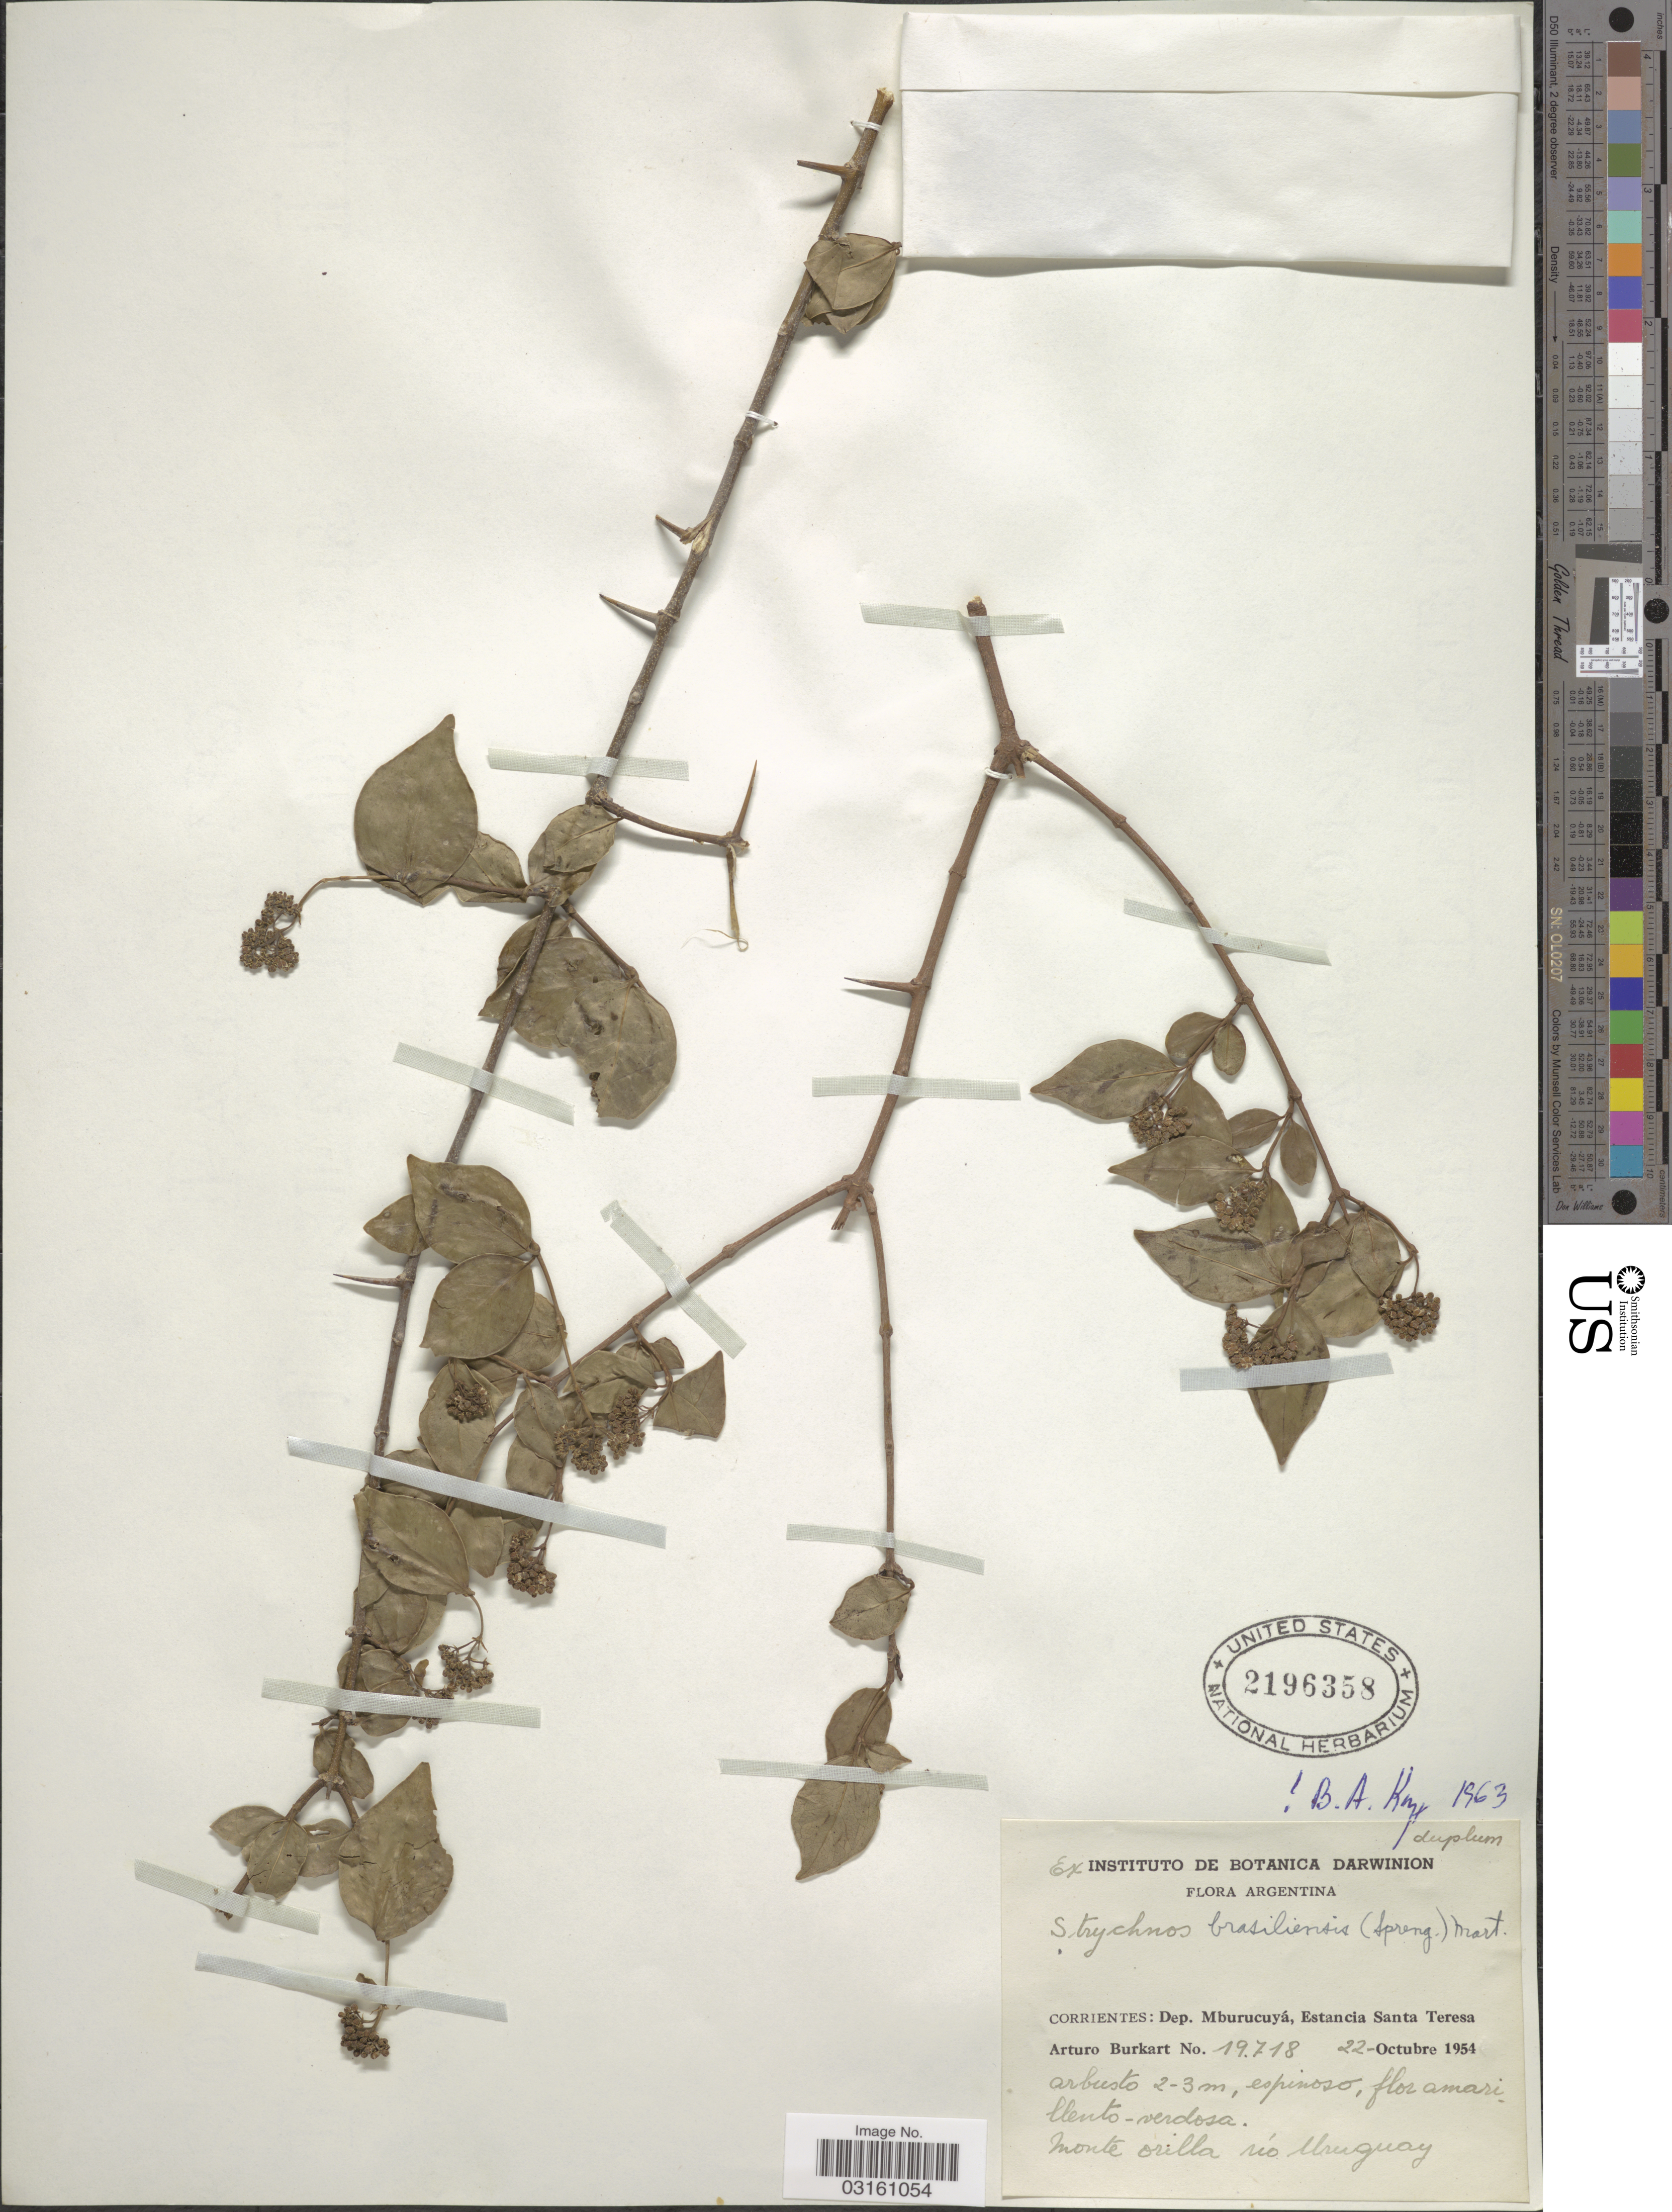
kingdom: Plantae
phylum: Tracheophyta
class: Magnoliopsida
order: Gentianales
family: Loganiaceae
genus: Strychnos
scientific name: Strychnos brasiliensis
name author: (Spreng.) Mart.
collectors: A. E. Burkart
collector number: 19718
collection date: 1954-10-22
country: Argentina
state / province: Corrientes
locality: Dep. Mburucuyá, Estancia Santa Teresa. Monte orilla río Uruguay.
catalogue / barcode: US 2196358